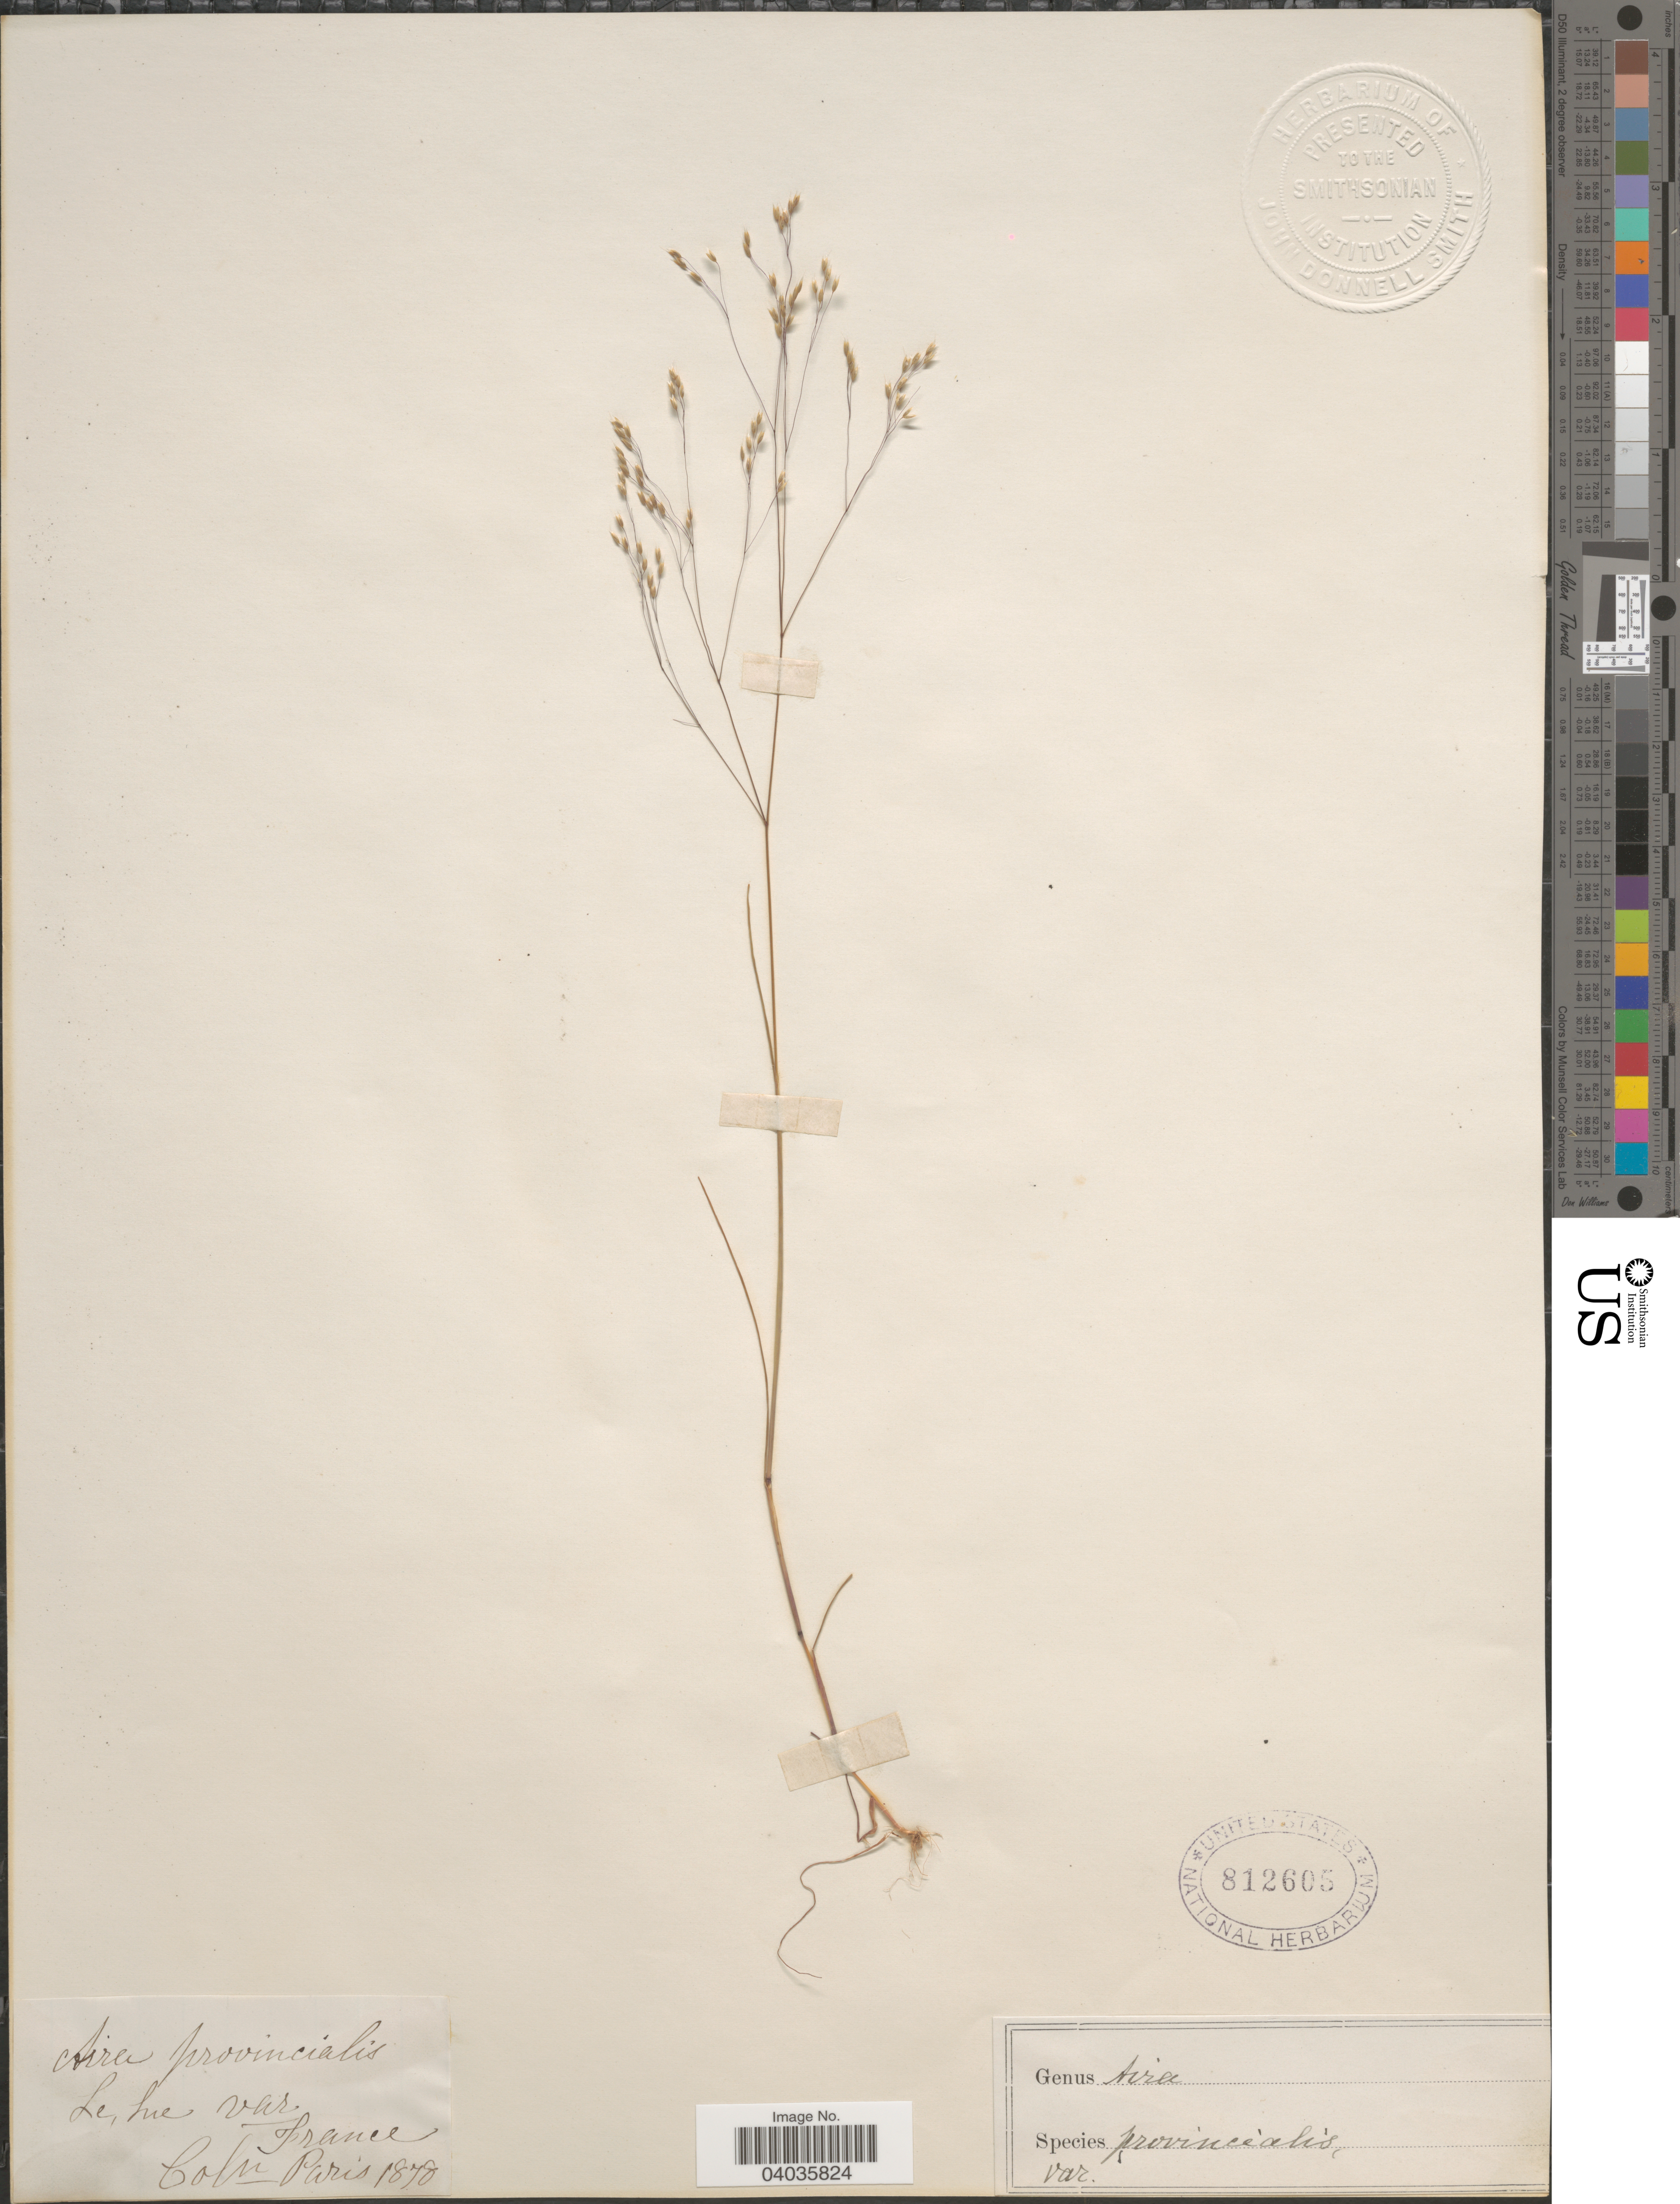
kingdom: Plantae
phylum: Tracheophyta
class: Liliopsida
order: Poales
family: Poaceae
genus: Aira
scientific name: Aira provincialis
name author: Jord.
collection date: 1878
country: France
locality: Col [illegible text] Paris.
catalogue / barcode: US 812605